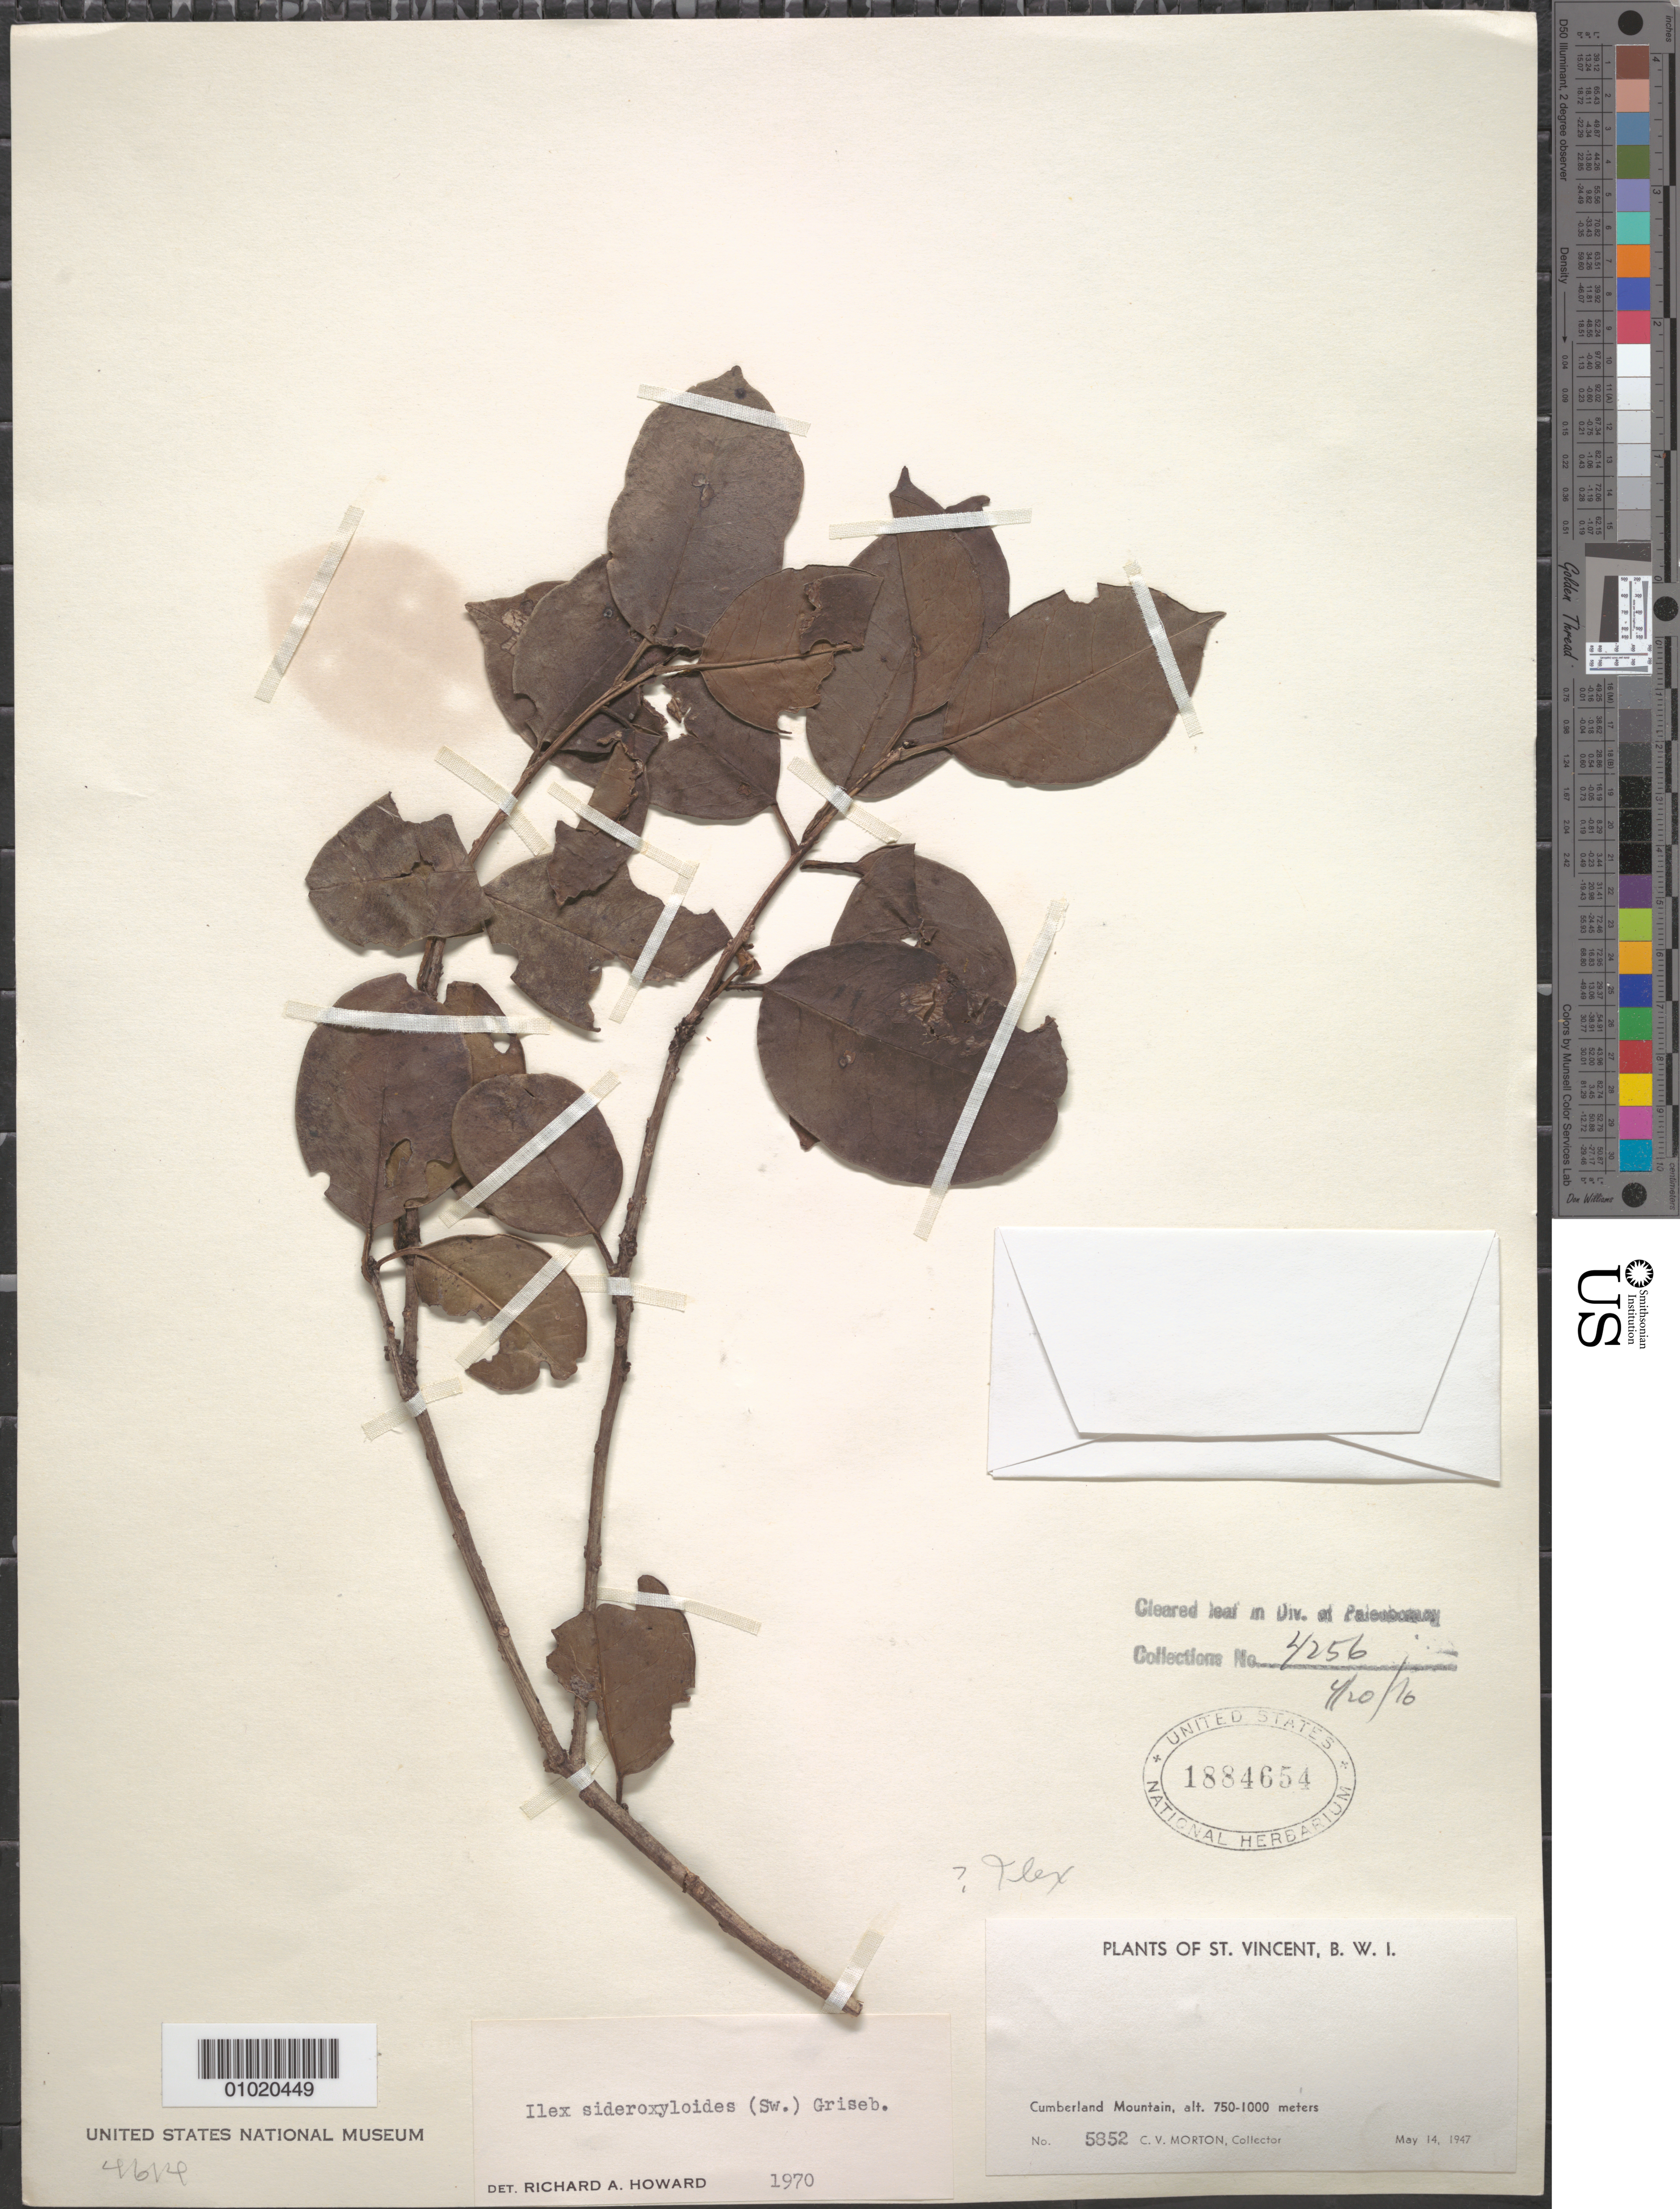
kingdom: Plantae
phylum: Tracheophyta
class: Magnoliopsida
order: Aquifoliales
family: Aquifoliaceae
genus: Ilex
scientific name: Ilex sideroxyloides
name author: (Sw.) Griseb.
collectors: C. V. Morton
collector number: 5852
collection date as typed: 14 May 1947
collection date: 1947-05-14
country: St. Vincent - Grenadines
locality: Cumberland Mountain.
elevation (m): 750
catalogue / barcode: US 1884654